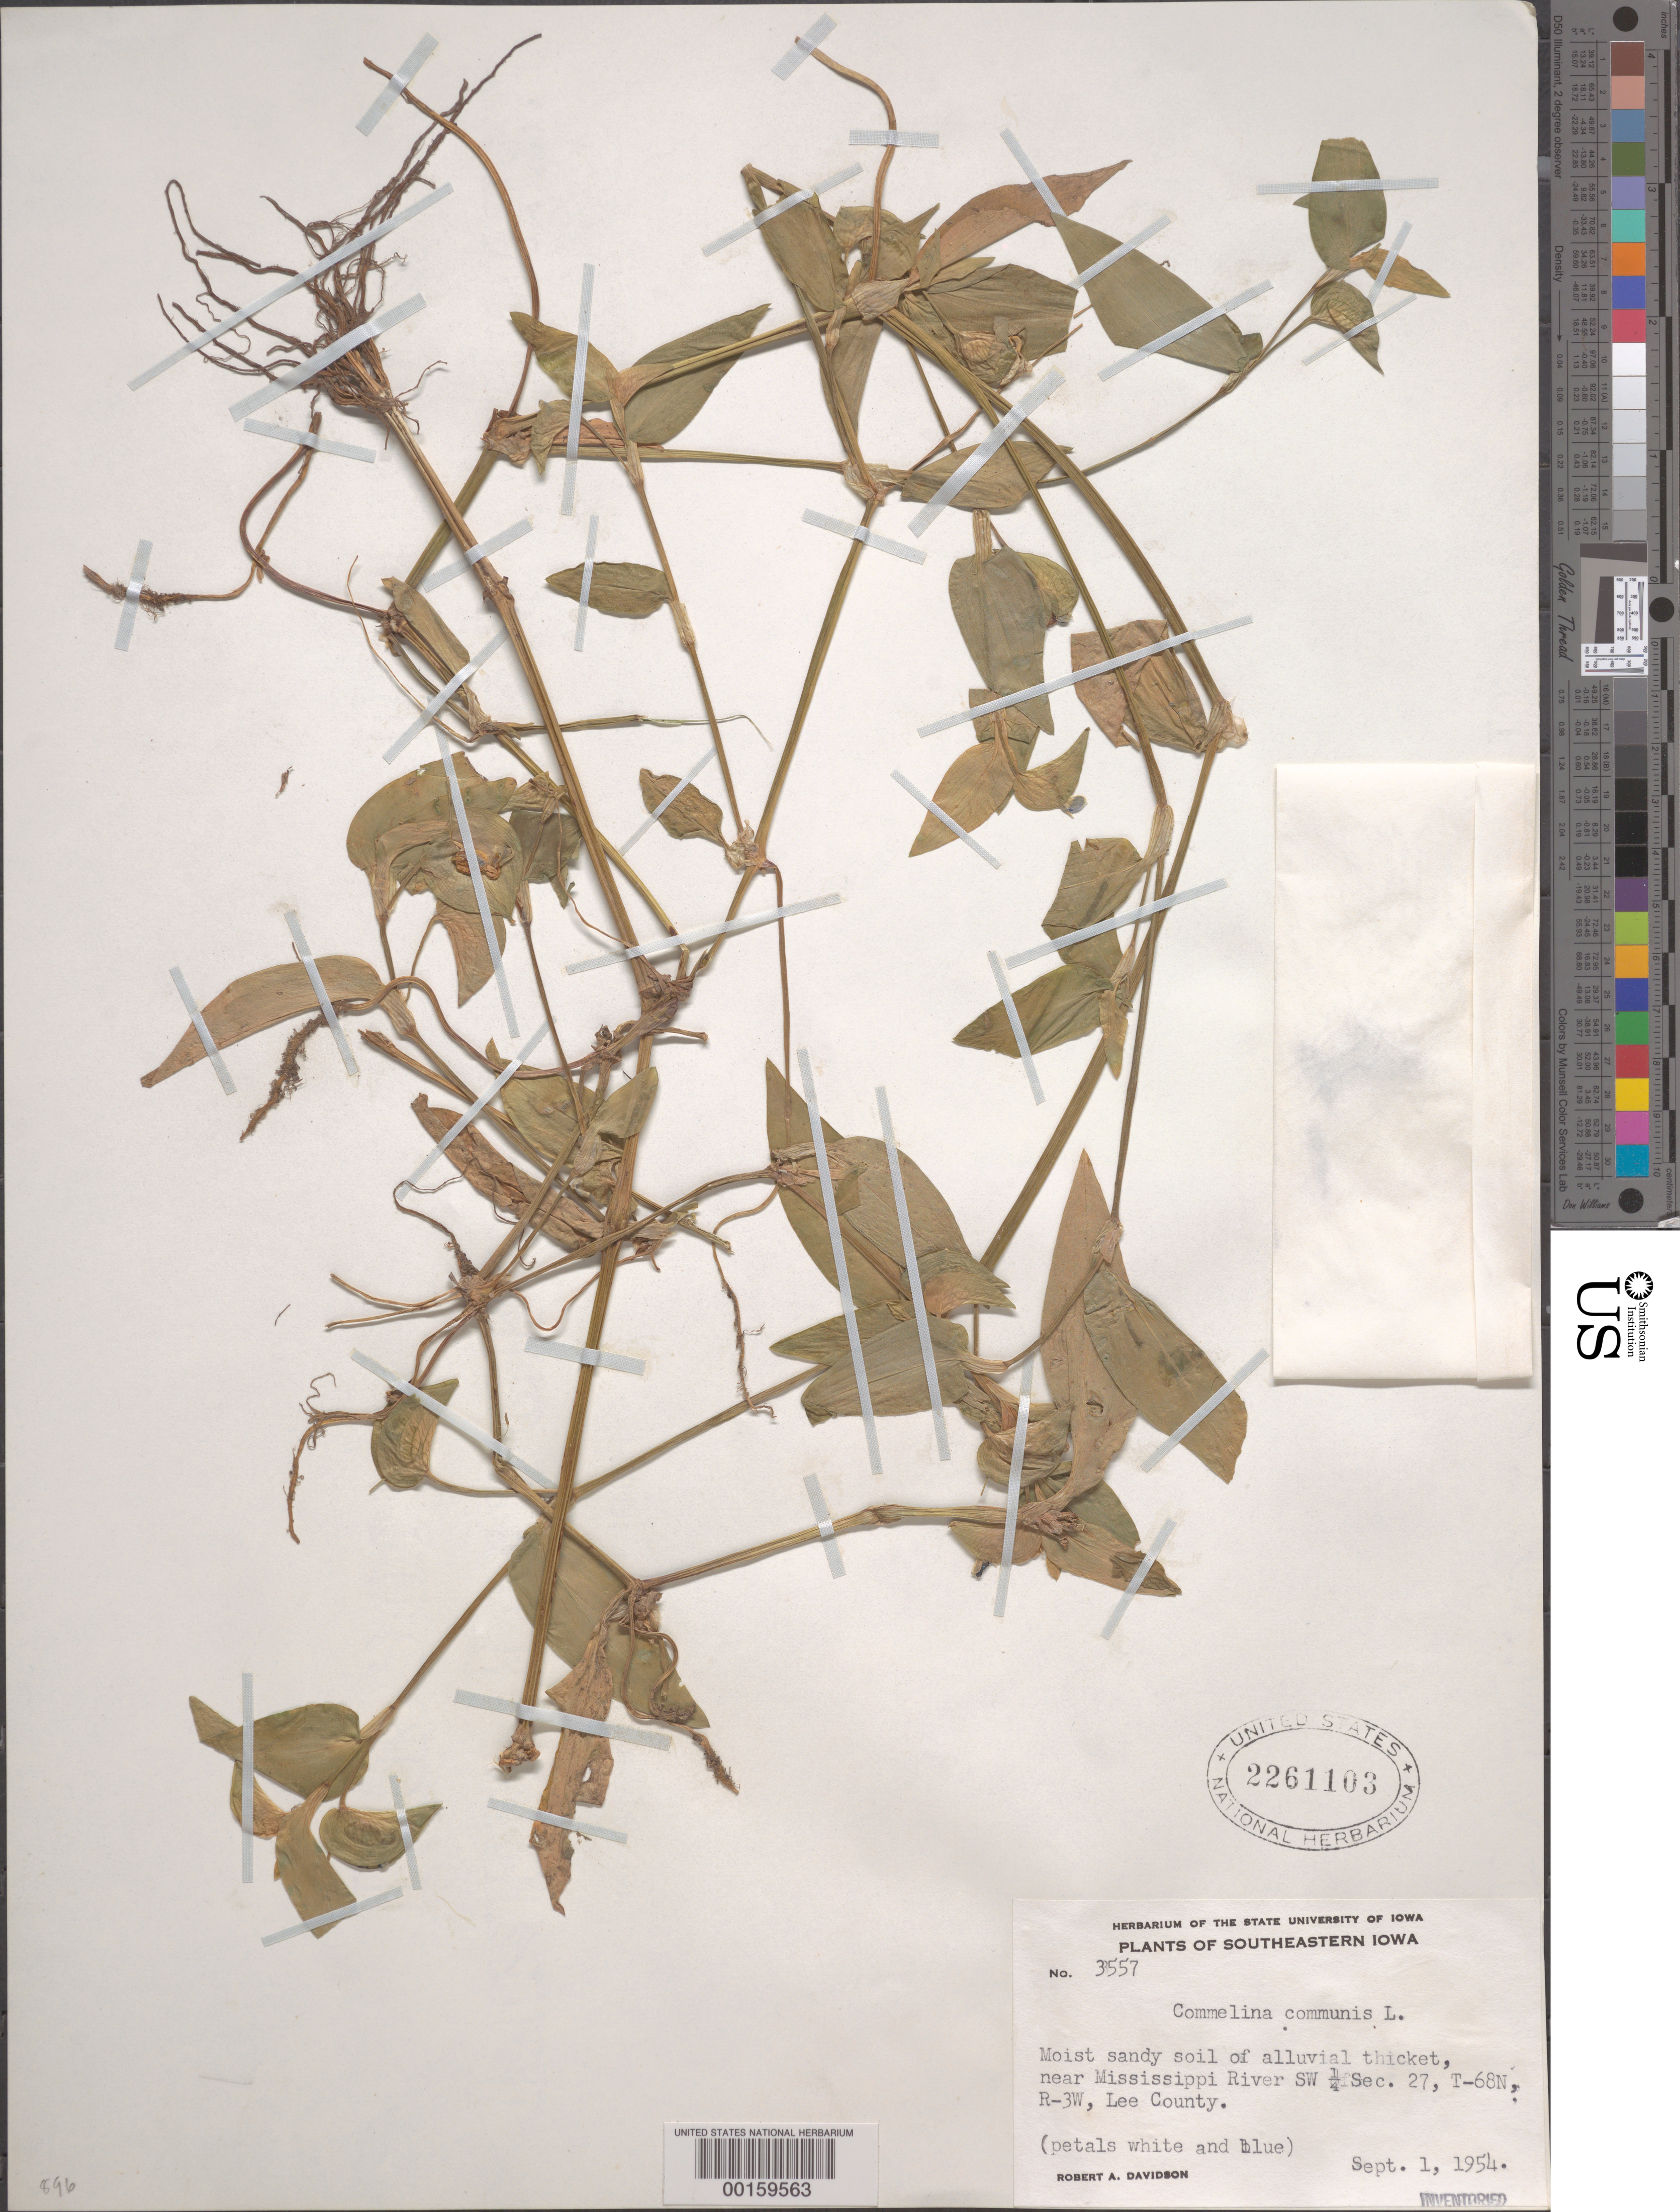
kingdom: Plantae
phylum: Tracheophyta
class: Liliopsida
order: Commelinales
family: Commelinaceae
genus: Commelina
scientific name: Commelina communis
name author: L.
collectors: R. A. Davidson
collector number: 3557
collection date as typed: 01 Sep 1954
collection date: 1954-09-01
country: United States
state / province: Iowa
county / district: Lee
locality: Near mississippi river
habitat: Moist sandy soil of alluvial soil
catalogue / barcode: US 2261103